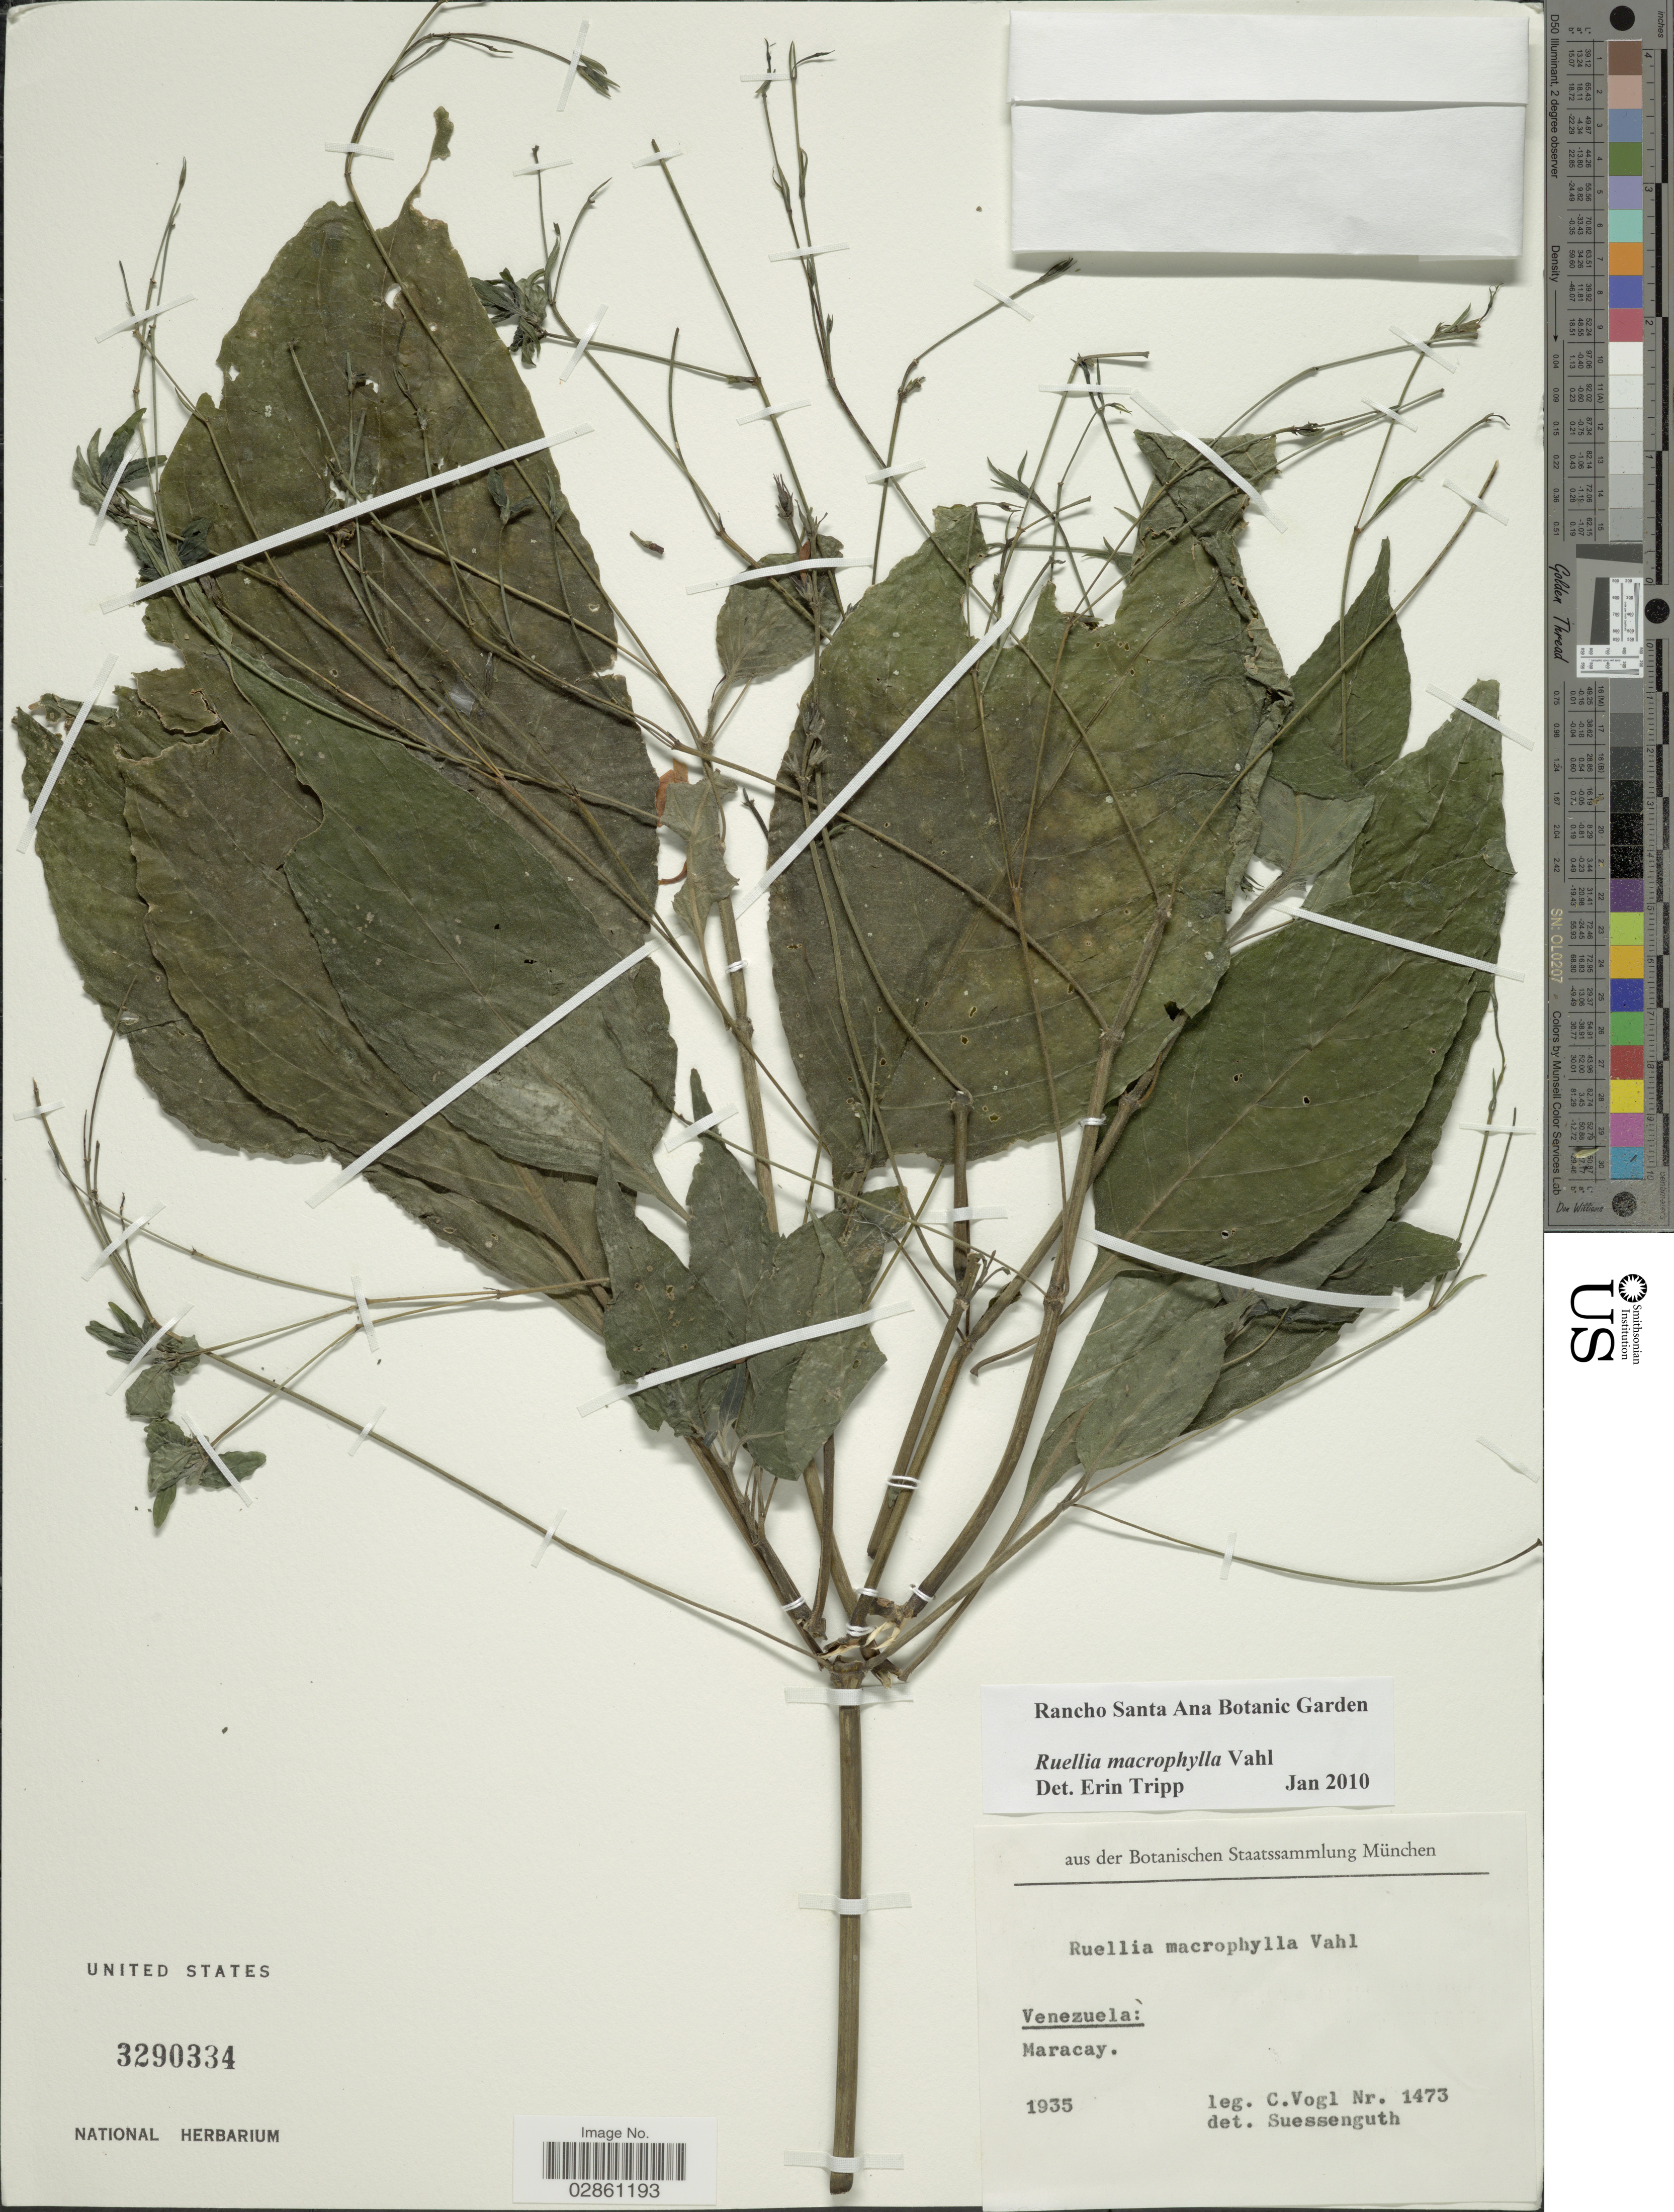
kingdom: Plantae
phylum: Tracheophyta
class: Magnoliopsida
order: Lamiales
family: Acanthaceae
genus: Ruellia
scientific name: Ruellia macrophylla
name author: Vahl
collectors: C. Vogl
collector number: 1473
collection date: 1935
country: Venezuela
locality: Maracay.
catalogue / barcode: US 3290334